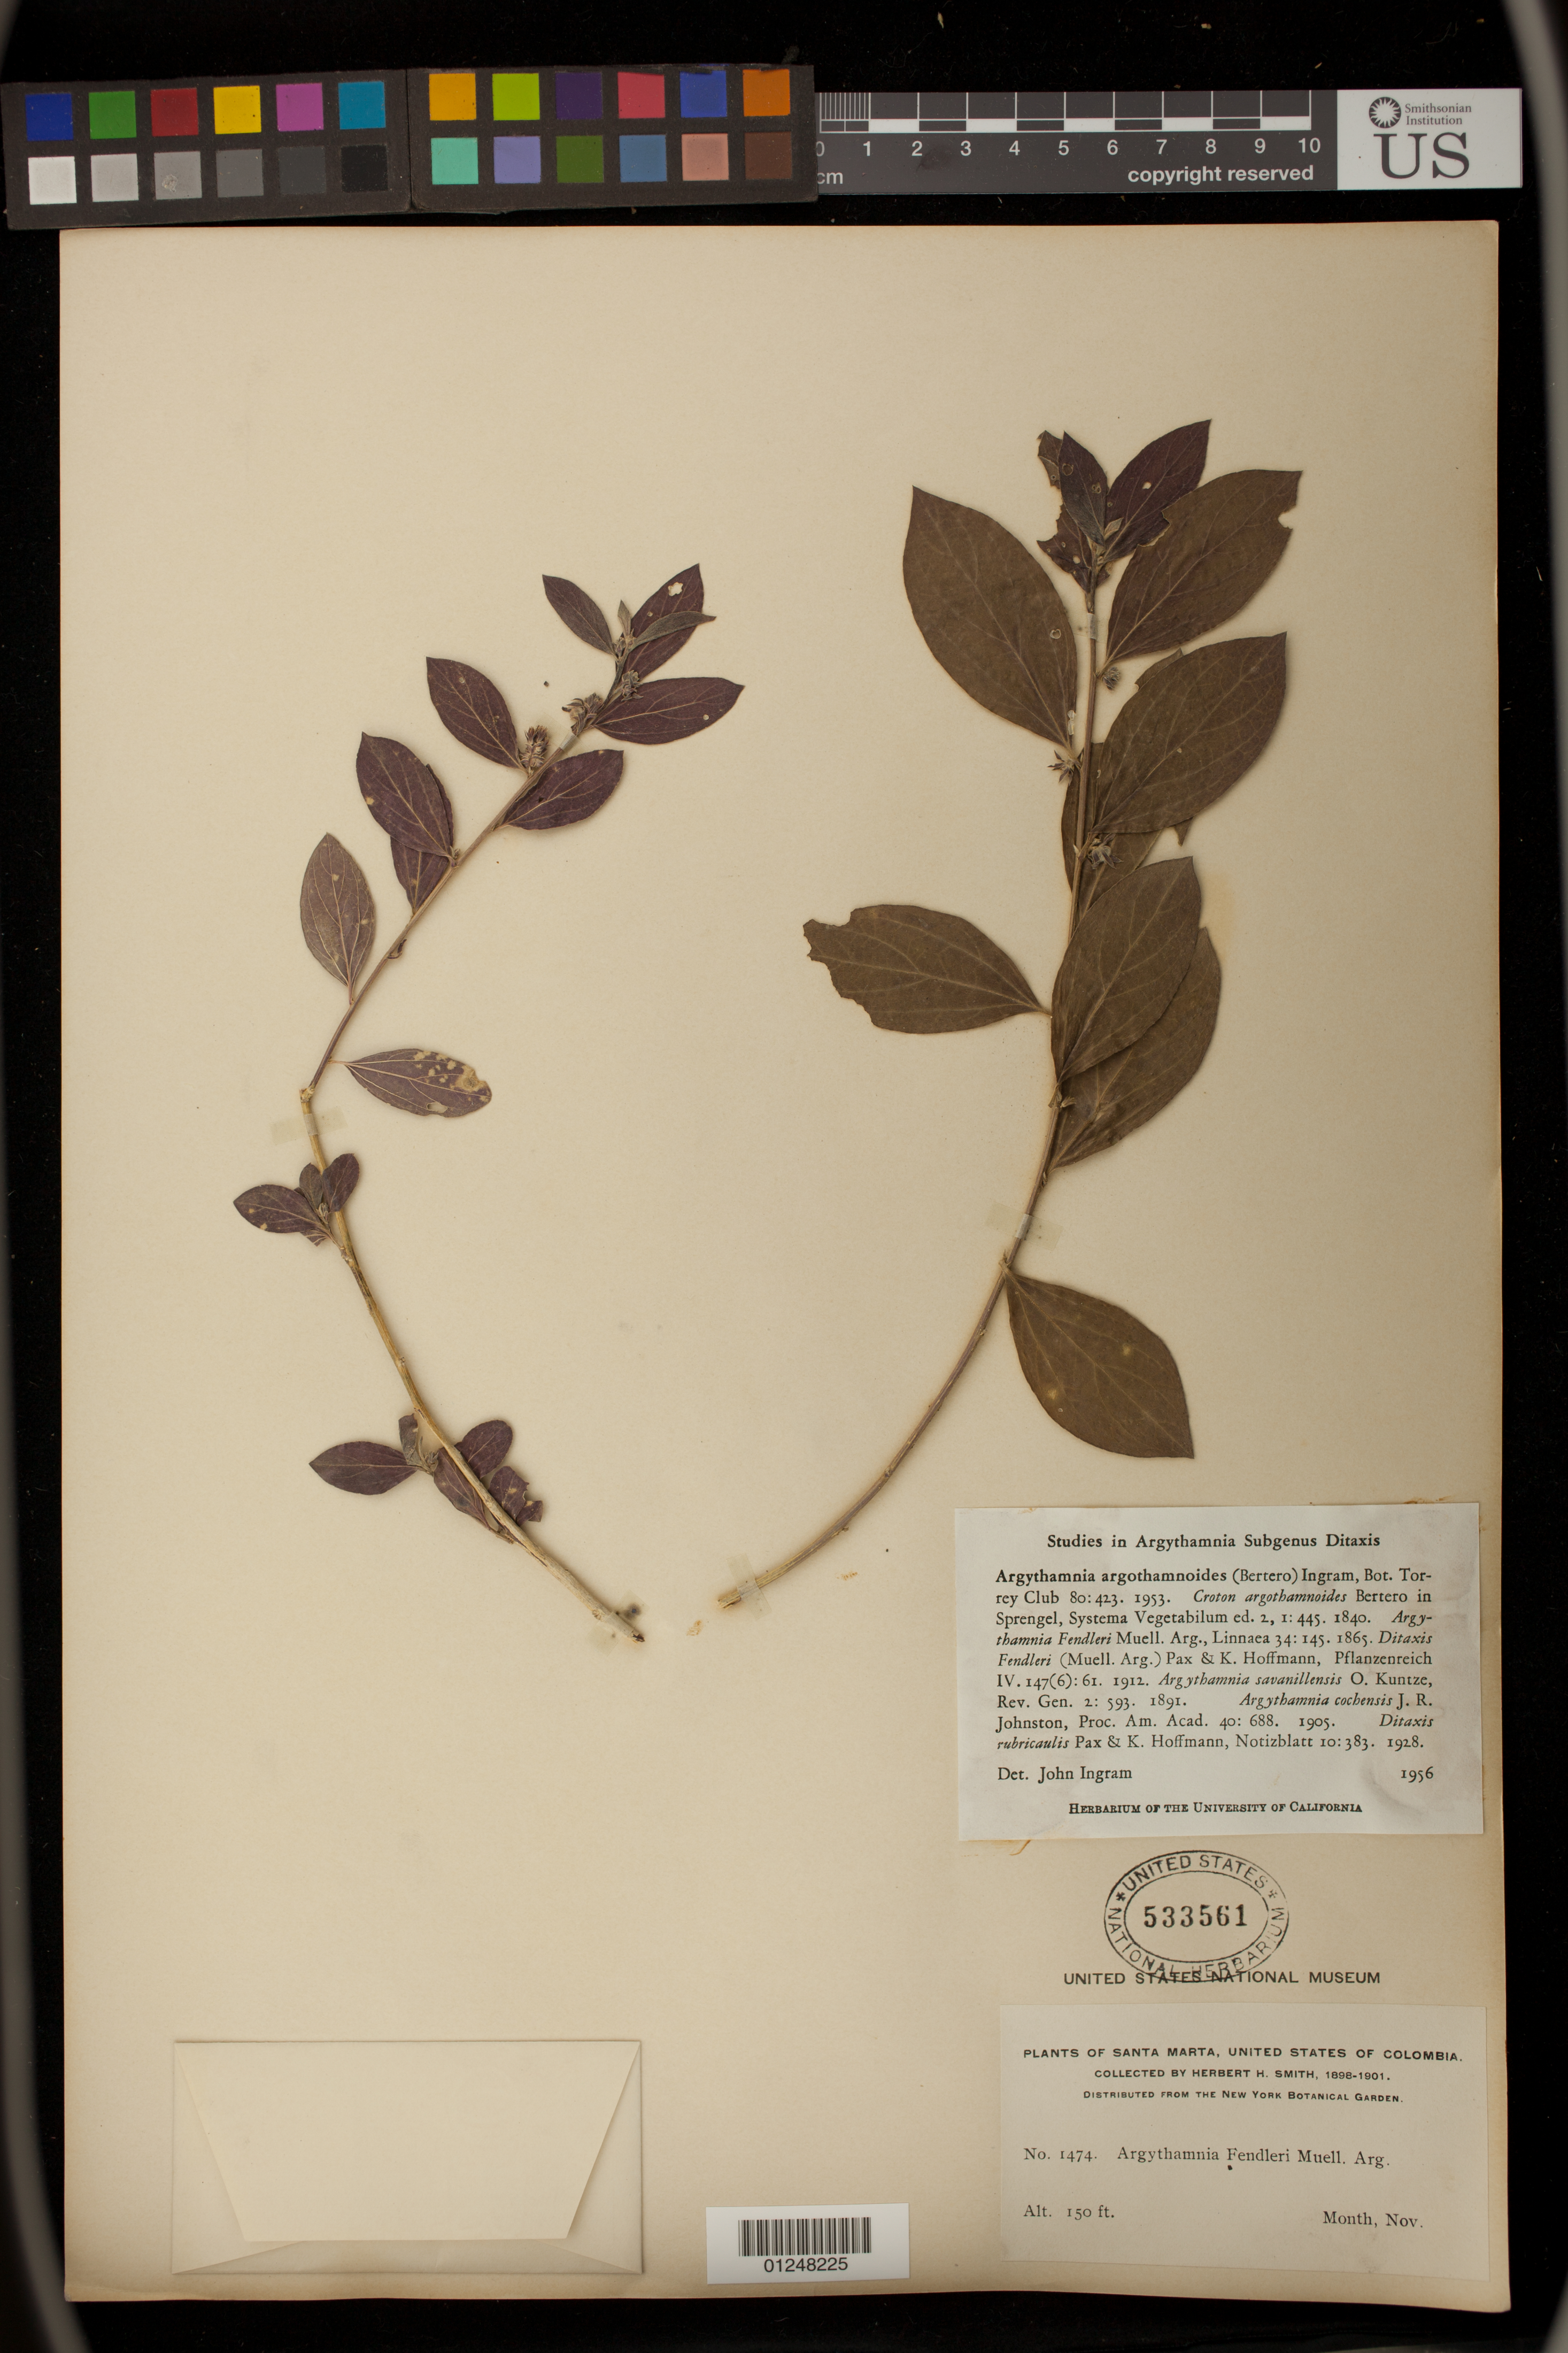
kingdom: Plantae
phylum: Tracheophyta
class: Magnoliopsida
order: Malpighiales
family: Euphorbiaceae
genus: Argythamnia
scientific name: Argythamnia argothamnoides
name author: (Bertero & Spreng.) J.W. Ingram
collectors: H. E. Smith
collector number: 1474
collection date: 1898-11/1901-11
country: Colombia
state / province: Magdalena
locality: Santa Marta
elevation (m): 46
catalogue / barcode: US 533561